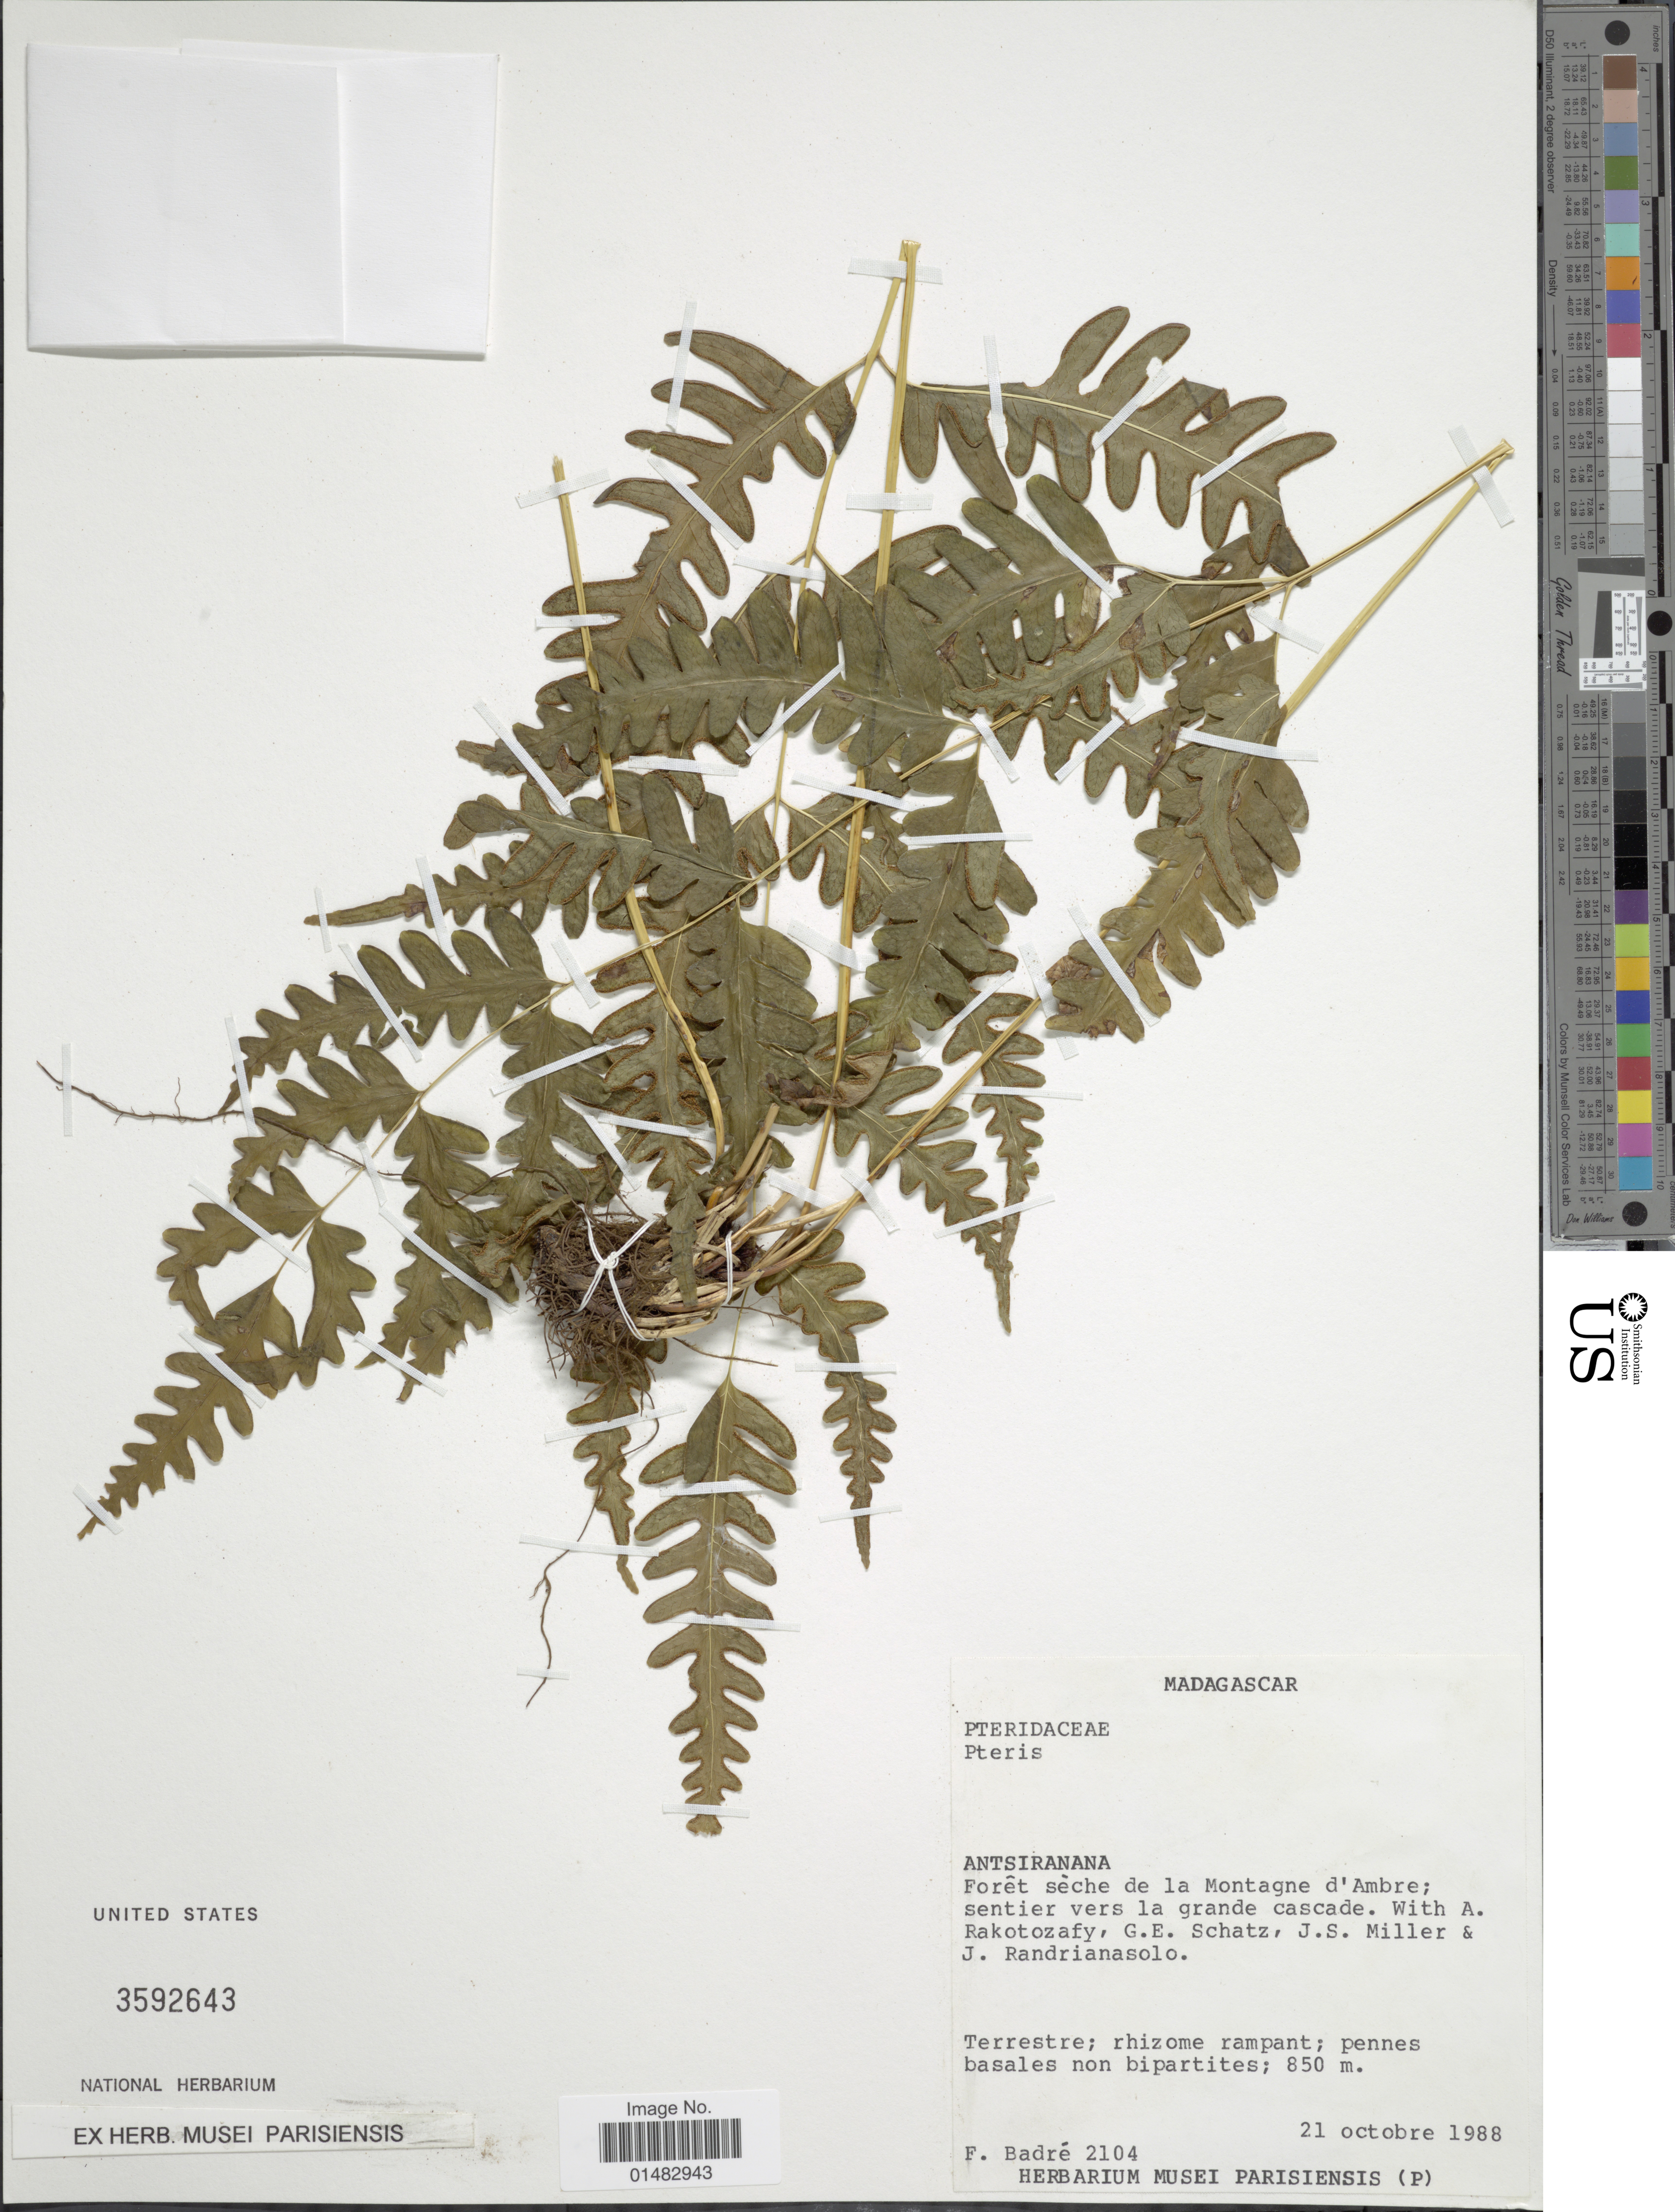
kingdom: Plantae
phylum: Tracheophyta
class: Polypodiopsida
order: Polypodiales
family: Pteridaceae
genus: Pteris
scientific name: Pteris sp.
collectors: F. Badré, A. Rakotozafy, G. Schatz, J. S. Miller & J. Randrianasolo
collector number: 2104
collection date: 1988-10-21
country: Madagascar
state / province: Diana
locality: Foret seche de la Montagne d'Ambre, sentier vers la grande cascade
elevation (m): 850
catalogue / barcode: US 3592643